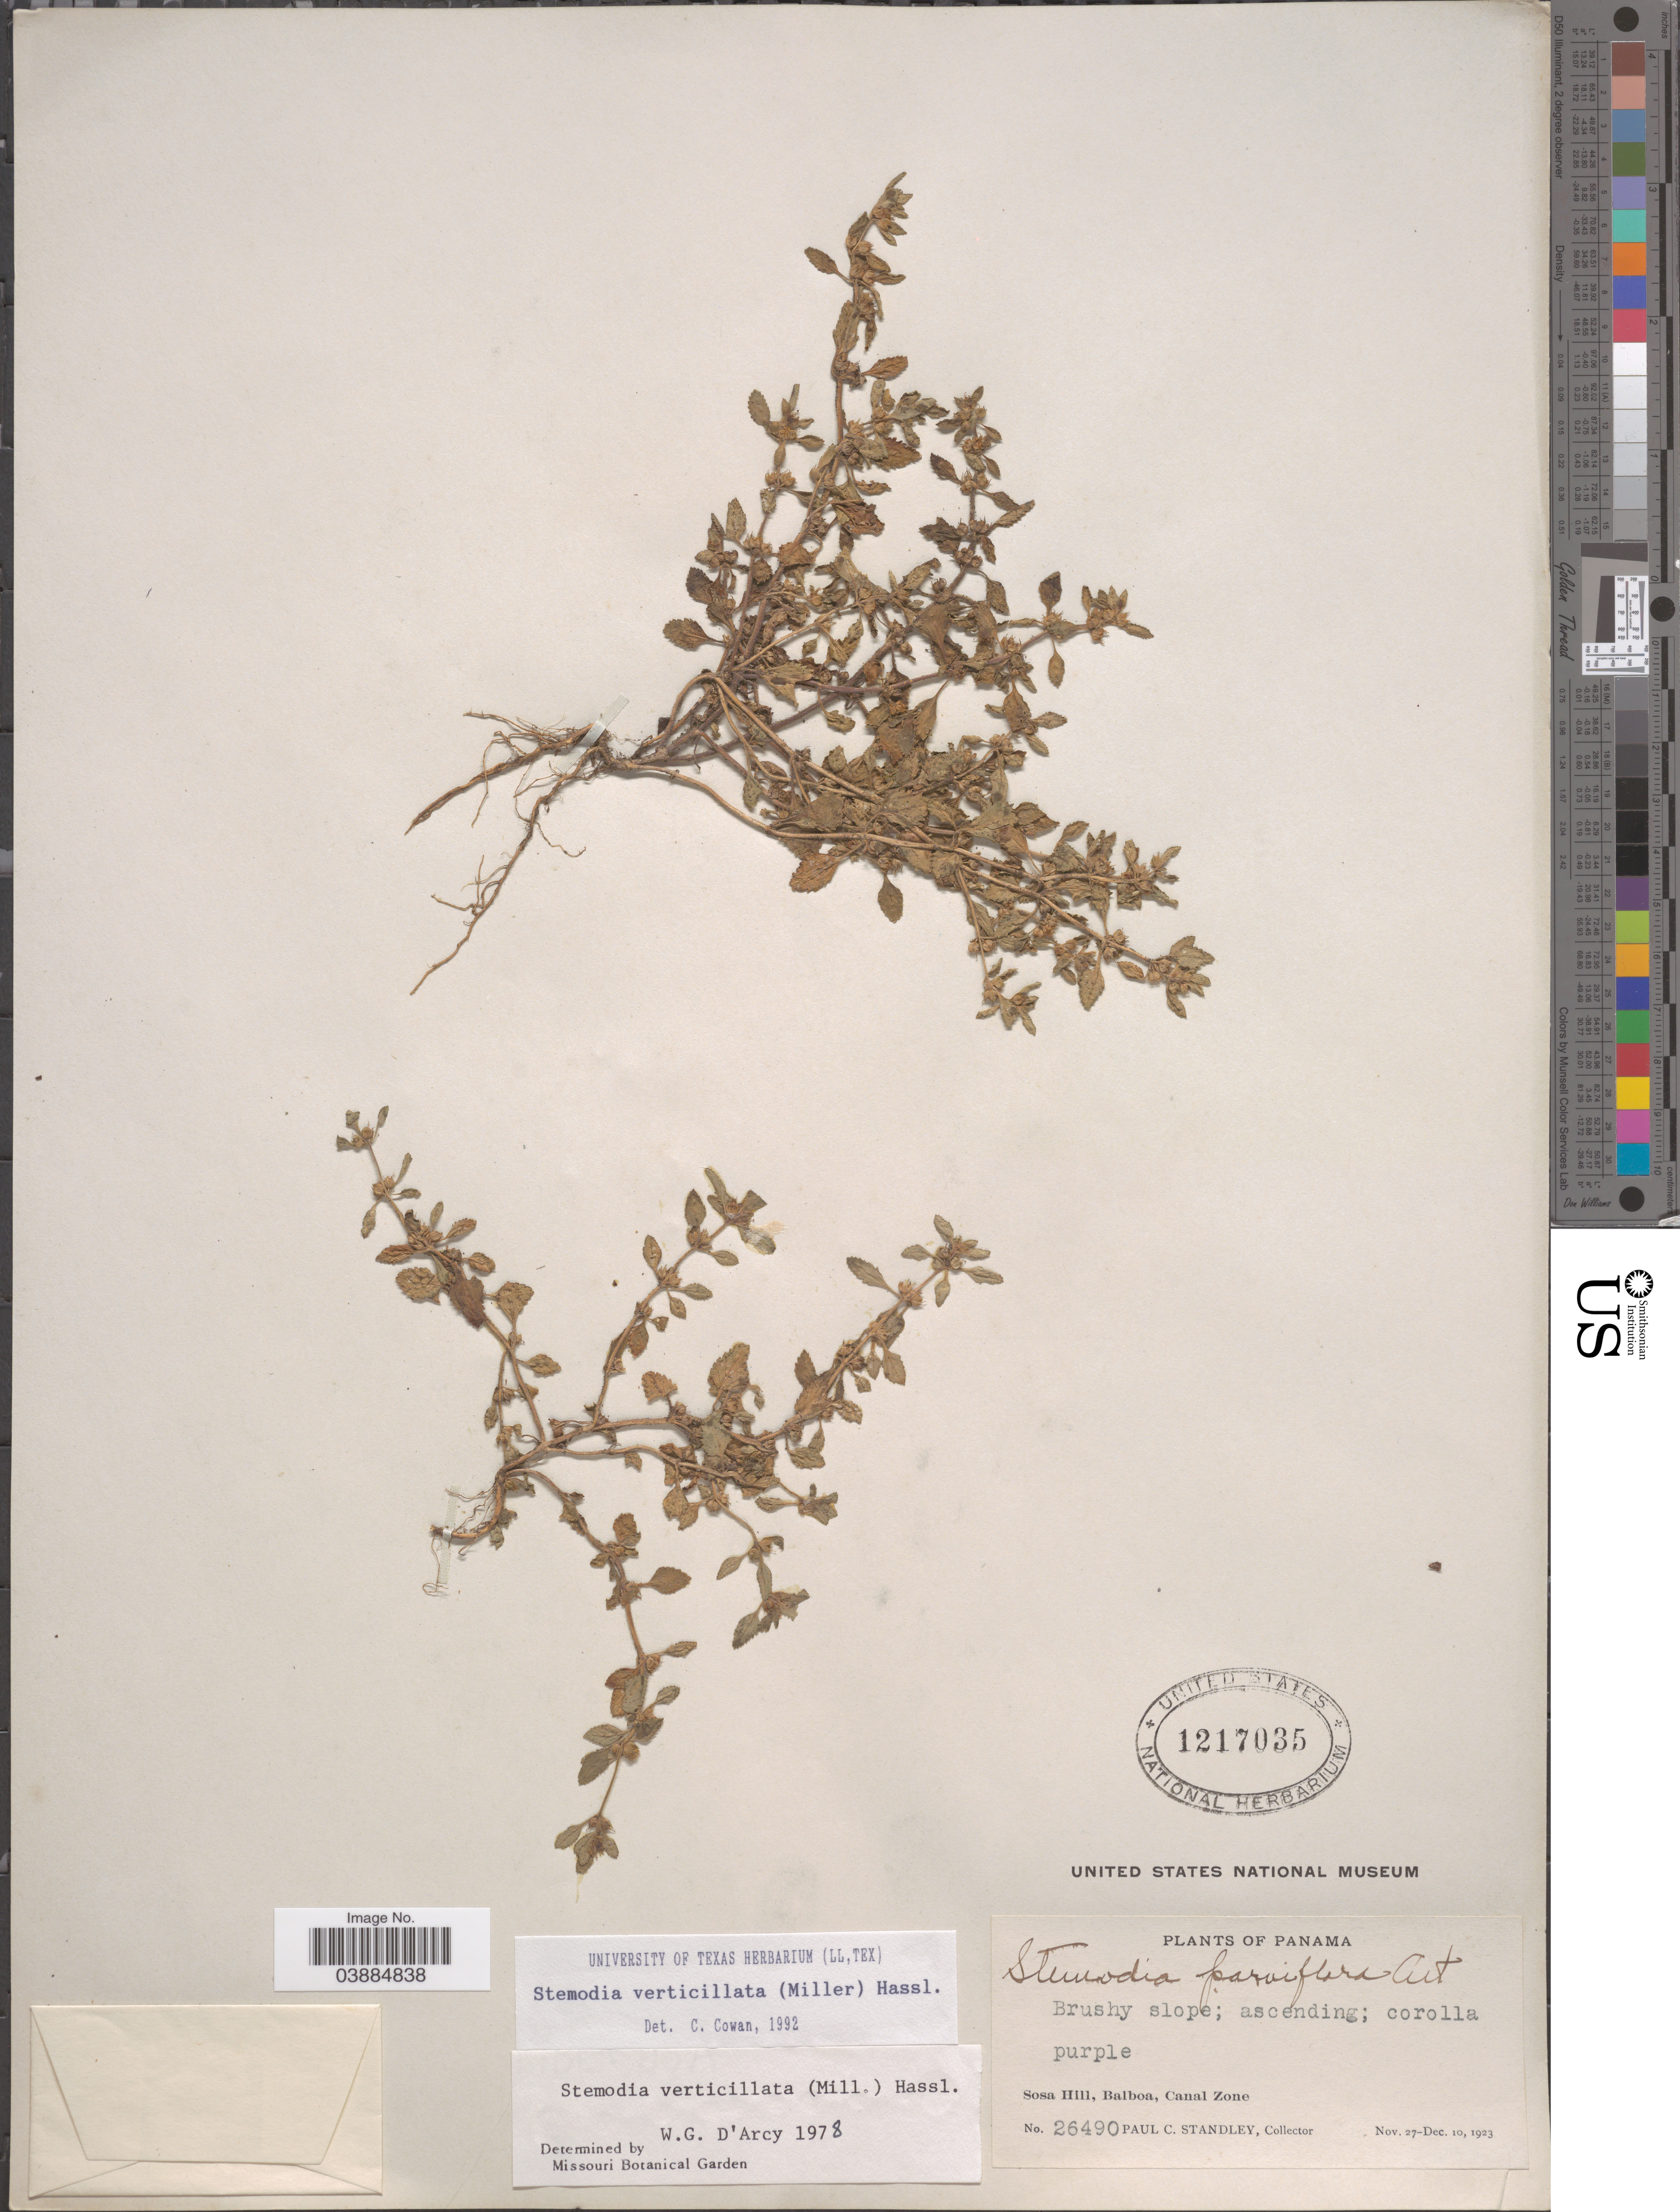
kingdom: Plantae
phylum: Tracheophyta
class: Magnoliopsida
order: Lamiales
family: Plantaginaceae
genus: Stemodia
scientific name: Stemodia verticillata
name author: (Mill.) Hassl.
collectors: P. C. Standley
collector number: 26490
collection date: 1923-11-27/1923-12-10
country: Panama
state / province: Colón / Panamá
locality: Sosa Hill, Balboa, Canal Zone.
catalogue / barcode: US 1217035